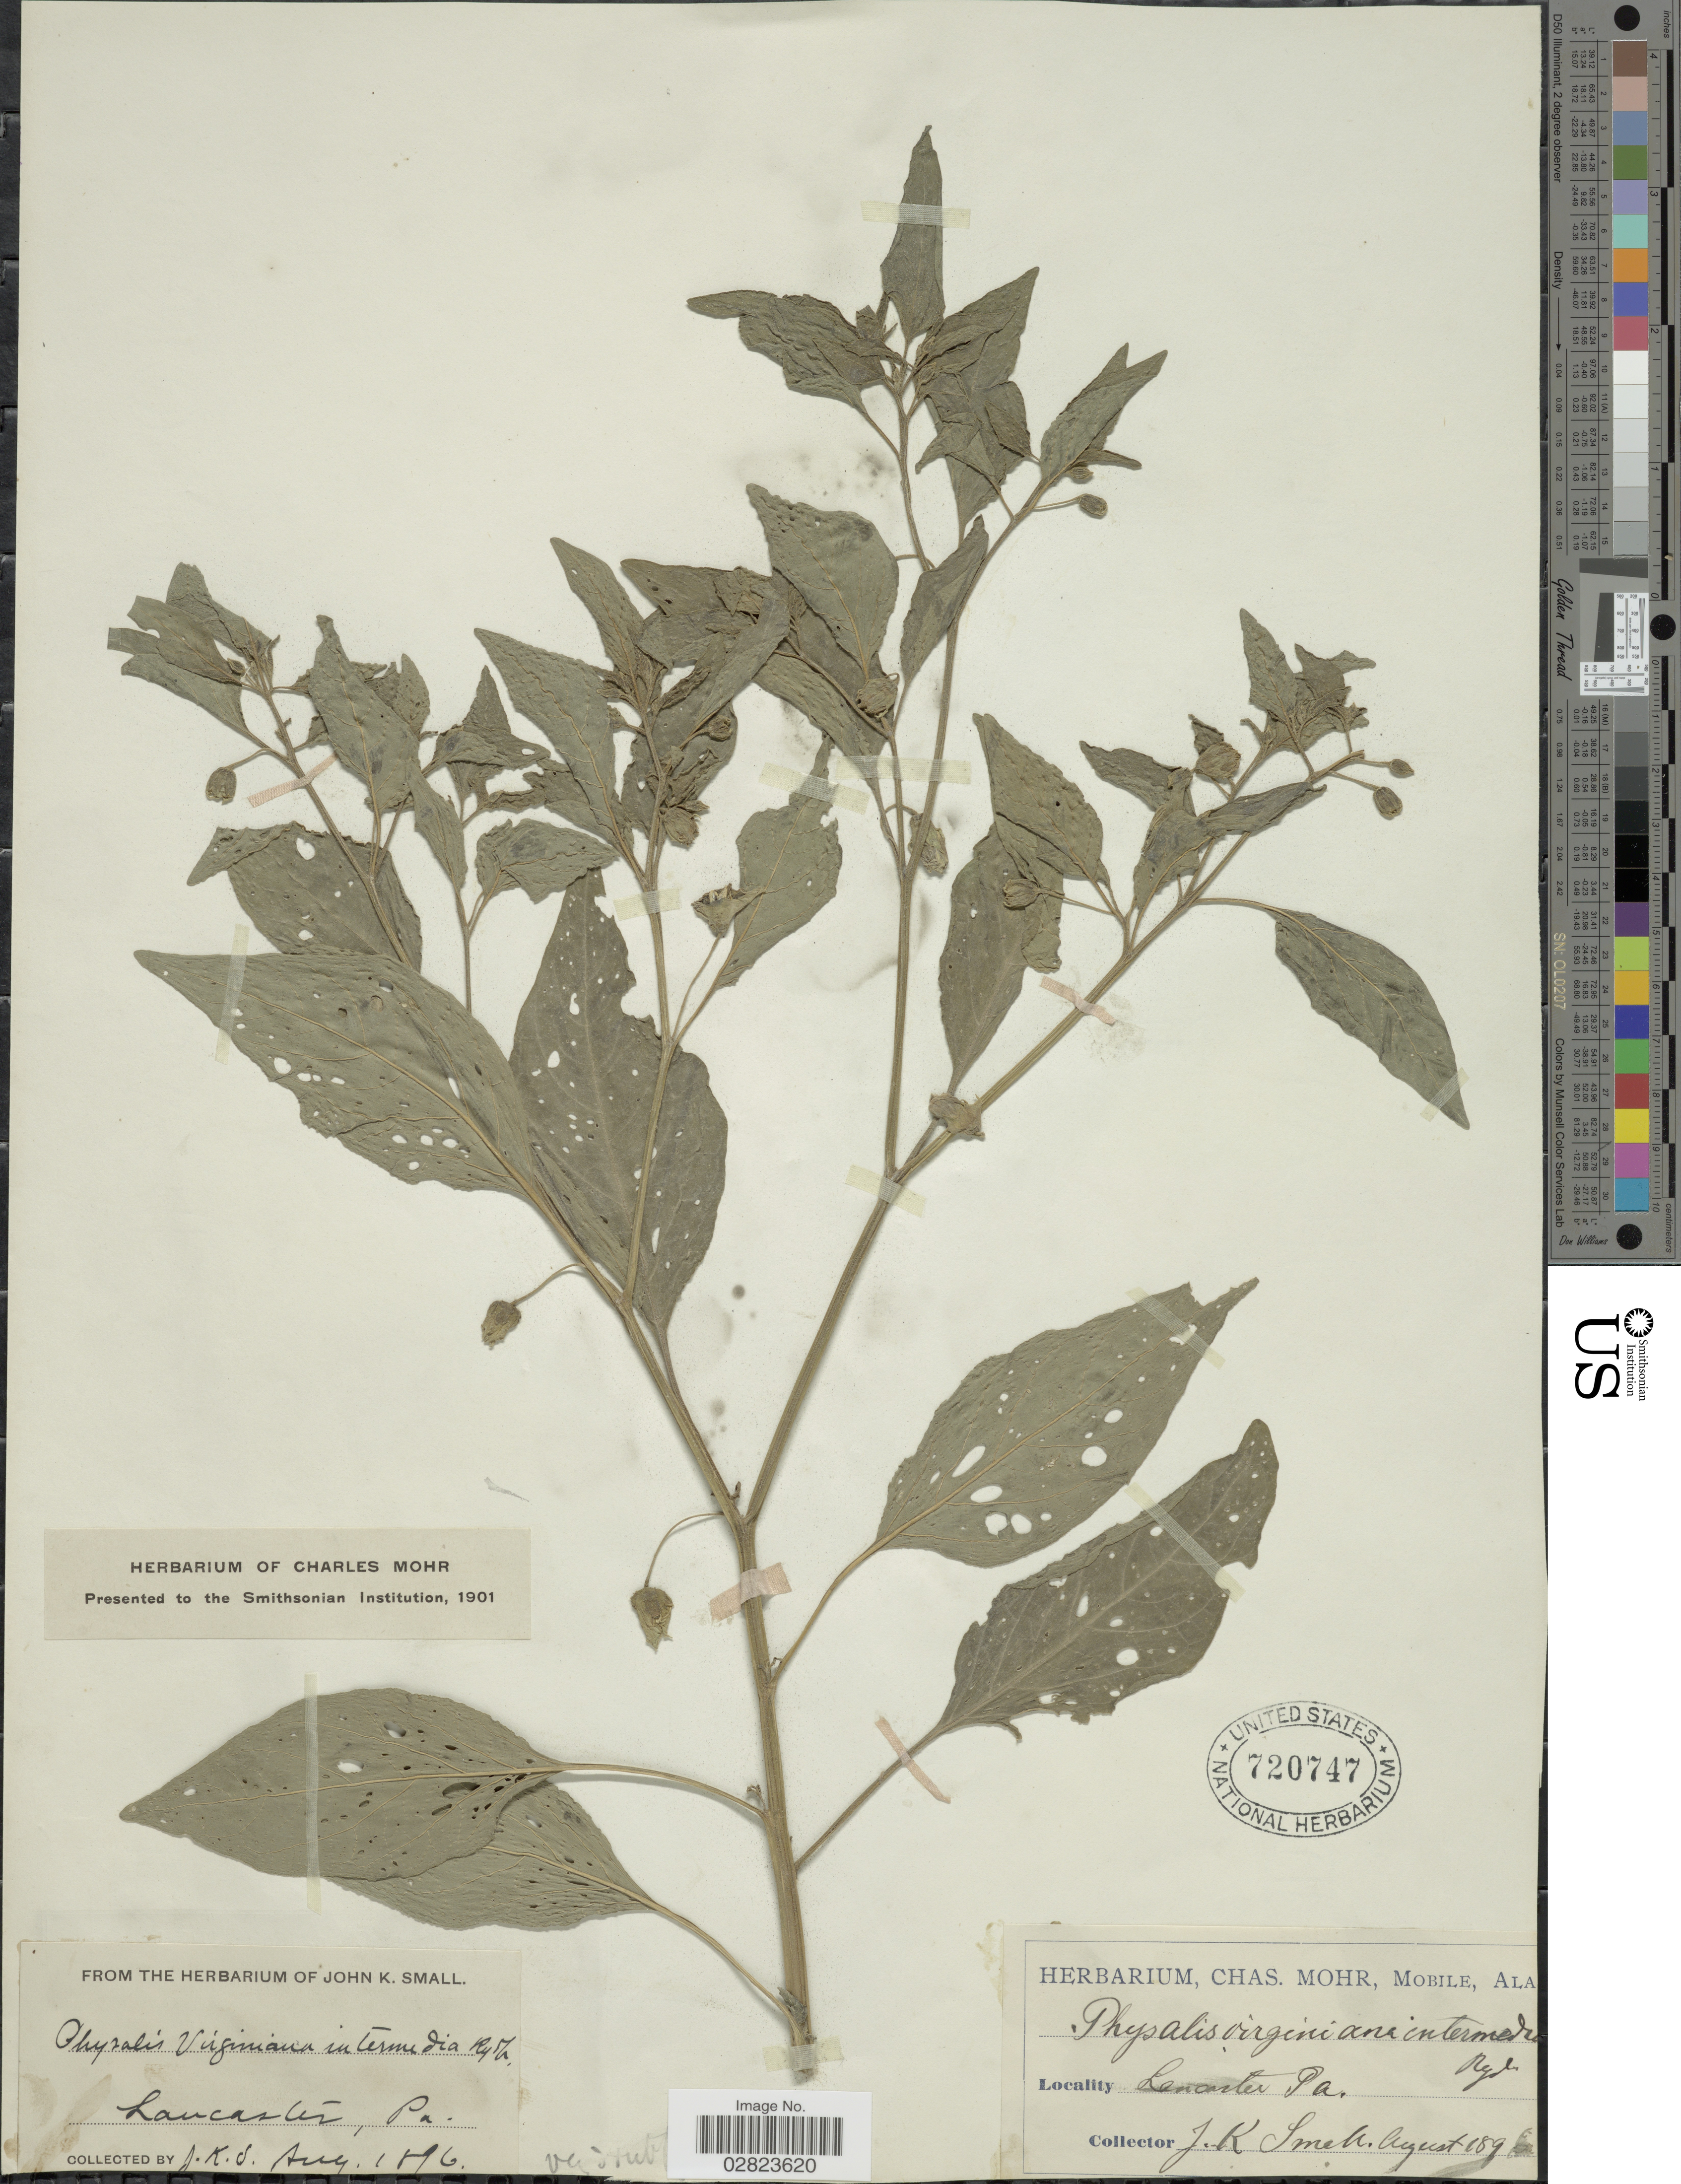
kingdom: Plantae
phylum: Tracheophyta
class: Magnoliopsida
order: Solanales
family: Solanaceae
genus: Physalis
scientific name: Physalis intermedia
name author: Rydb.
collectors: J. K. Small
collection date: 1896-08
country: United States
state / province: Pennsylvania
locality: Lancaster.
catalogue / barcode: US 720747